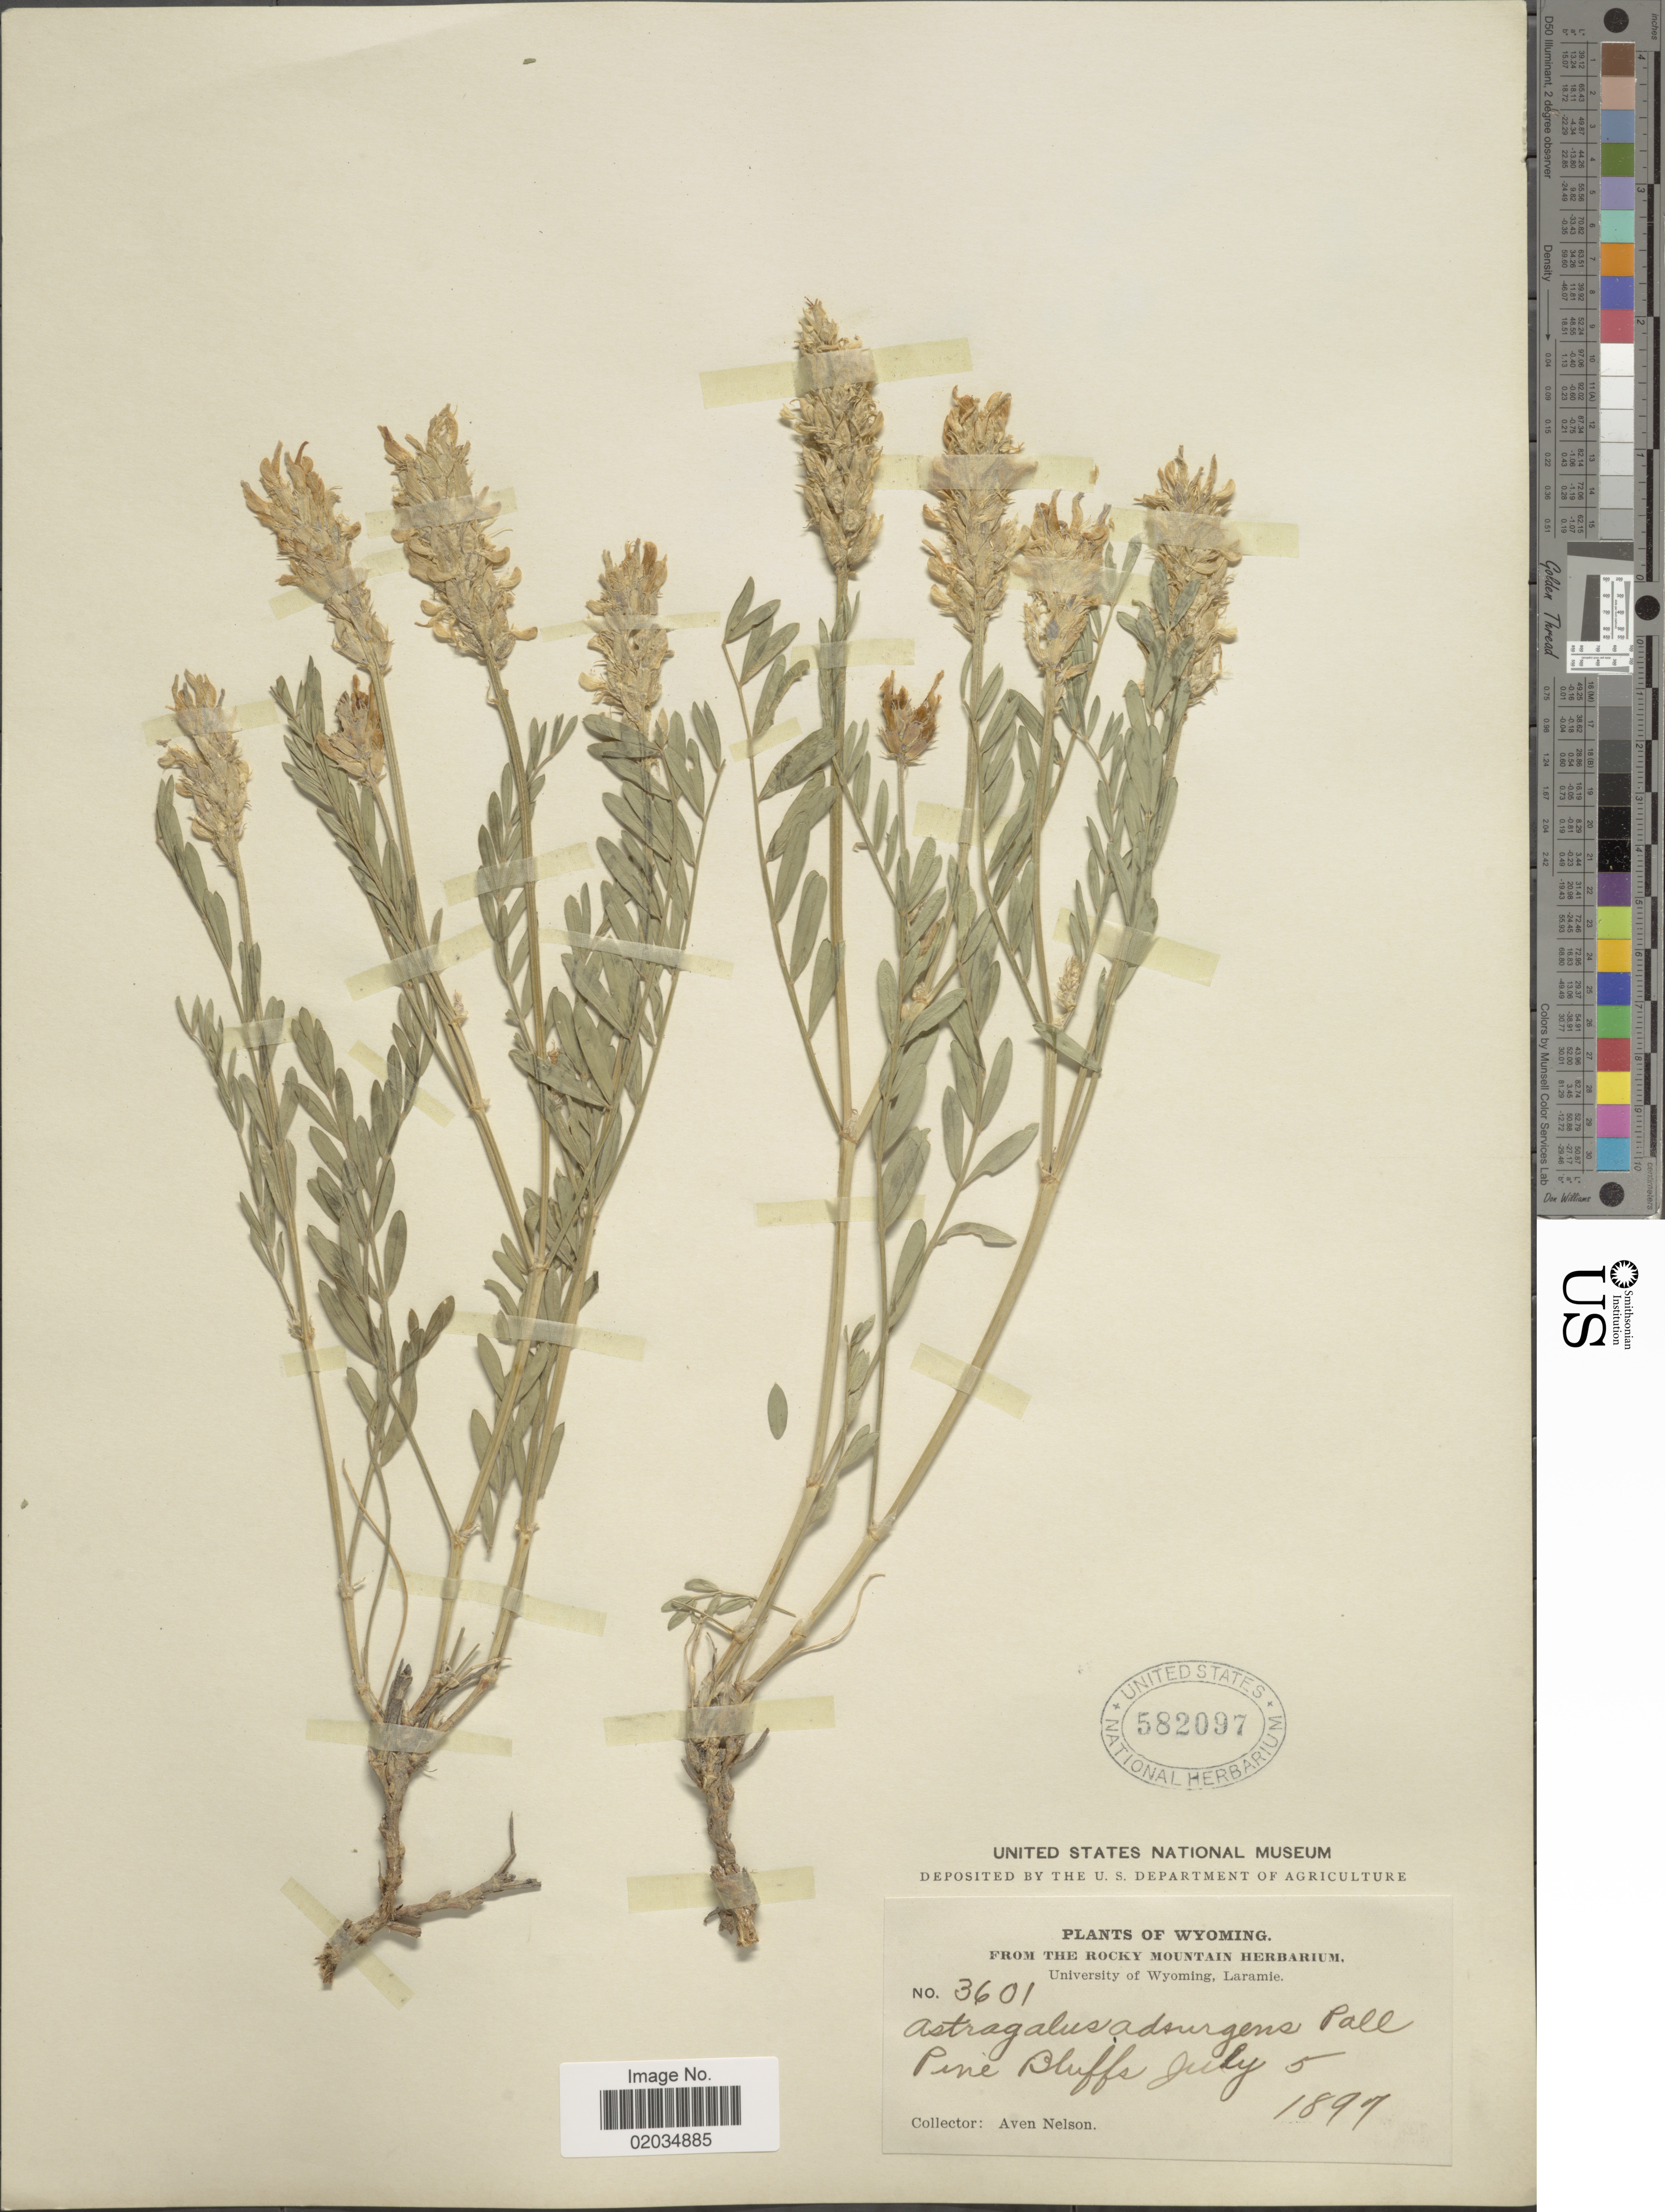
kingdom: Plantae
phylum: Tracheophyta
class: Magnoliopsida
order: Fabales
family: Fabaceae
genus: Astragalus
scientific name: Astragalus adsurgens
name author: Pall.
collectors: A. Nelson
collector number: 3601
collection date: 1897-07-05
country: United States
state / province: Wyoming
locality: Pine Bluffs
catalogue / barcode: US 582097